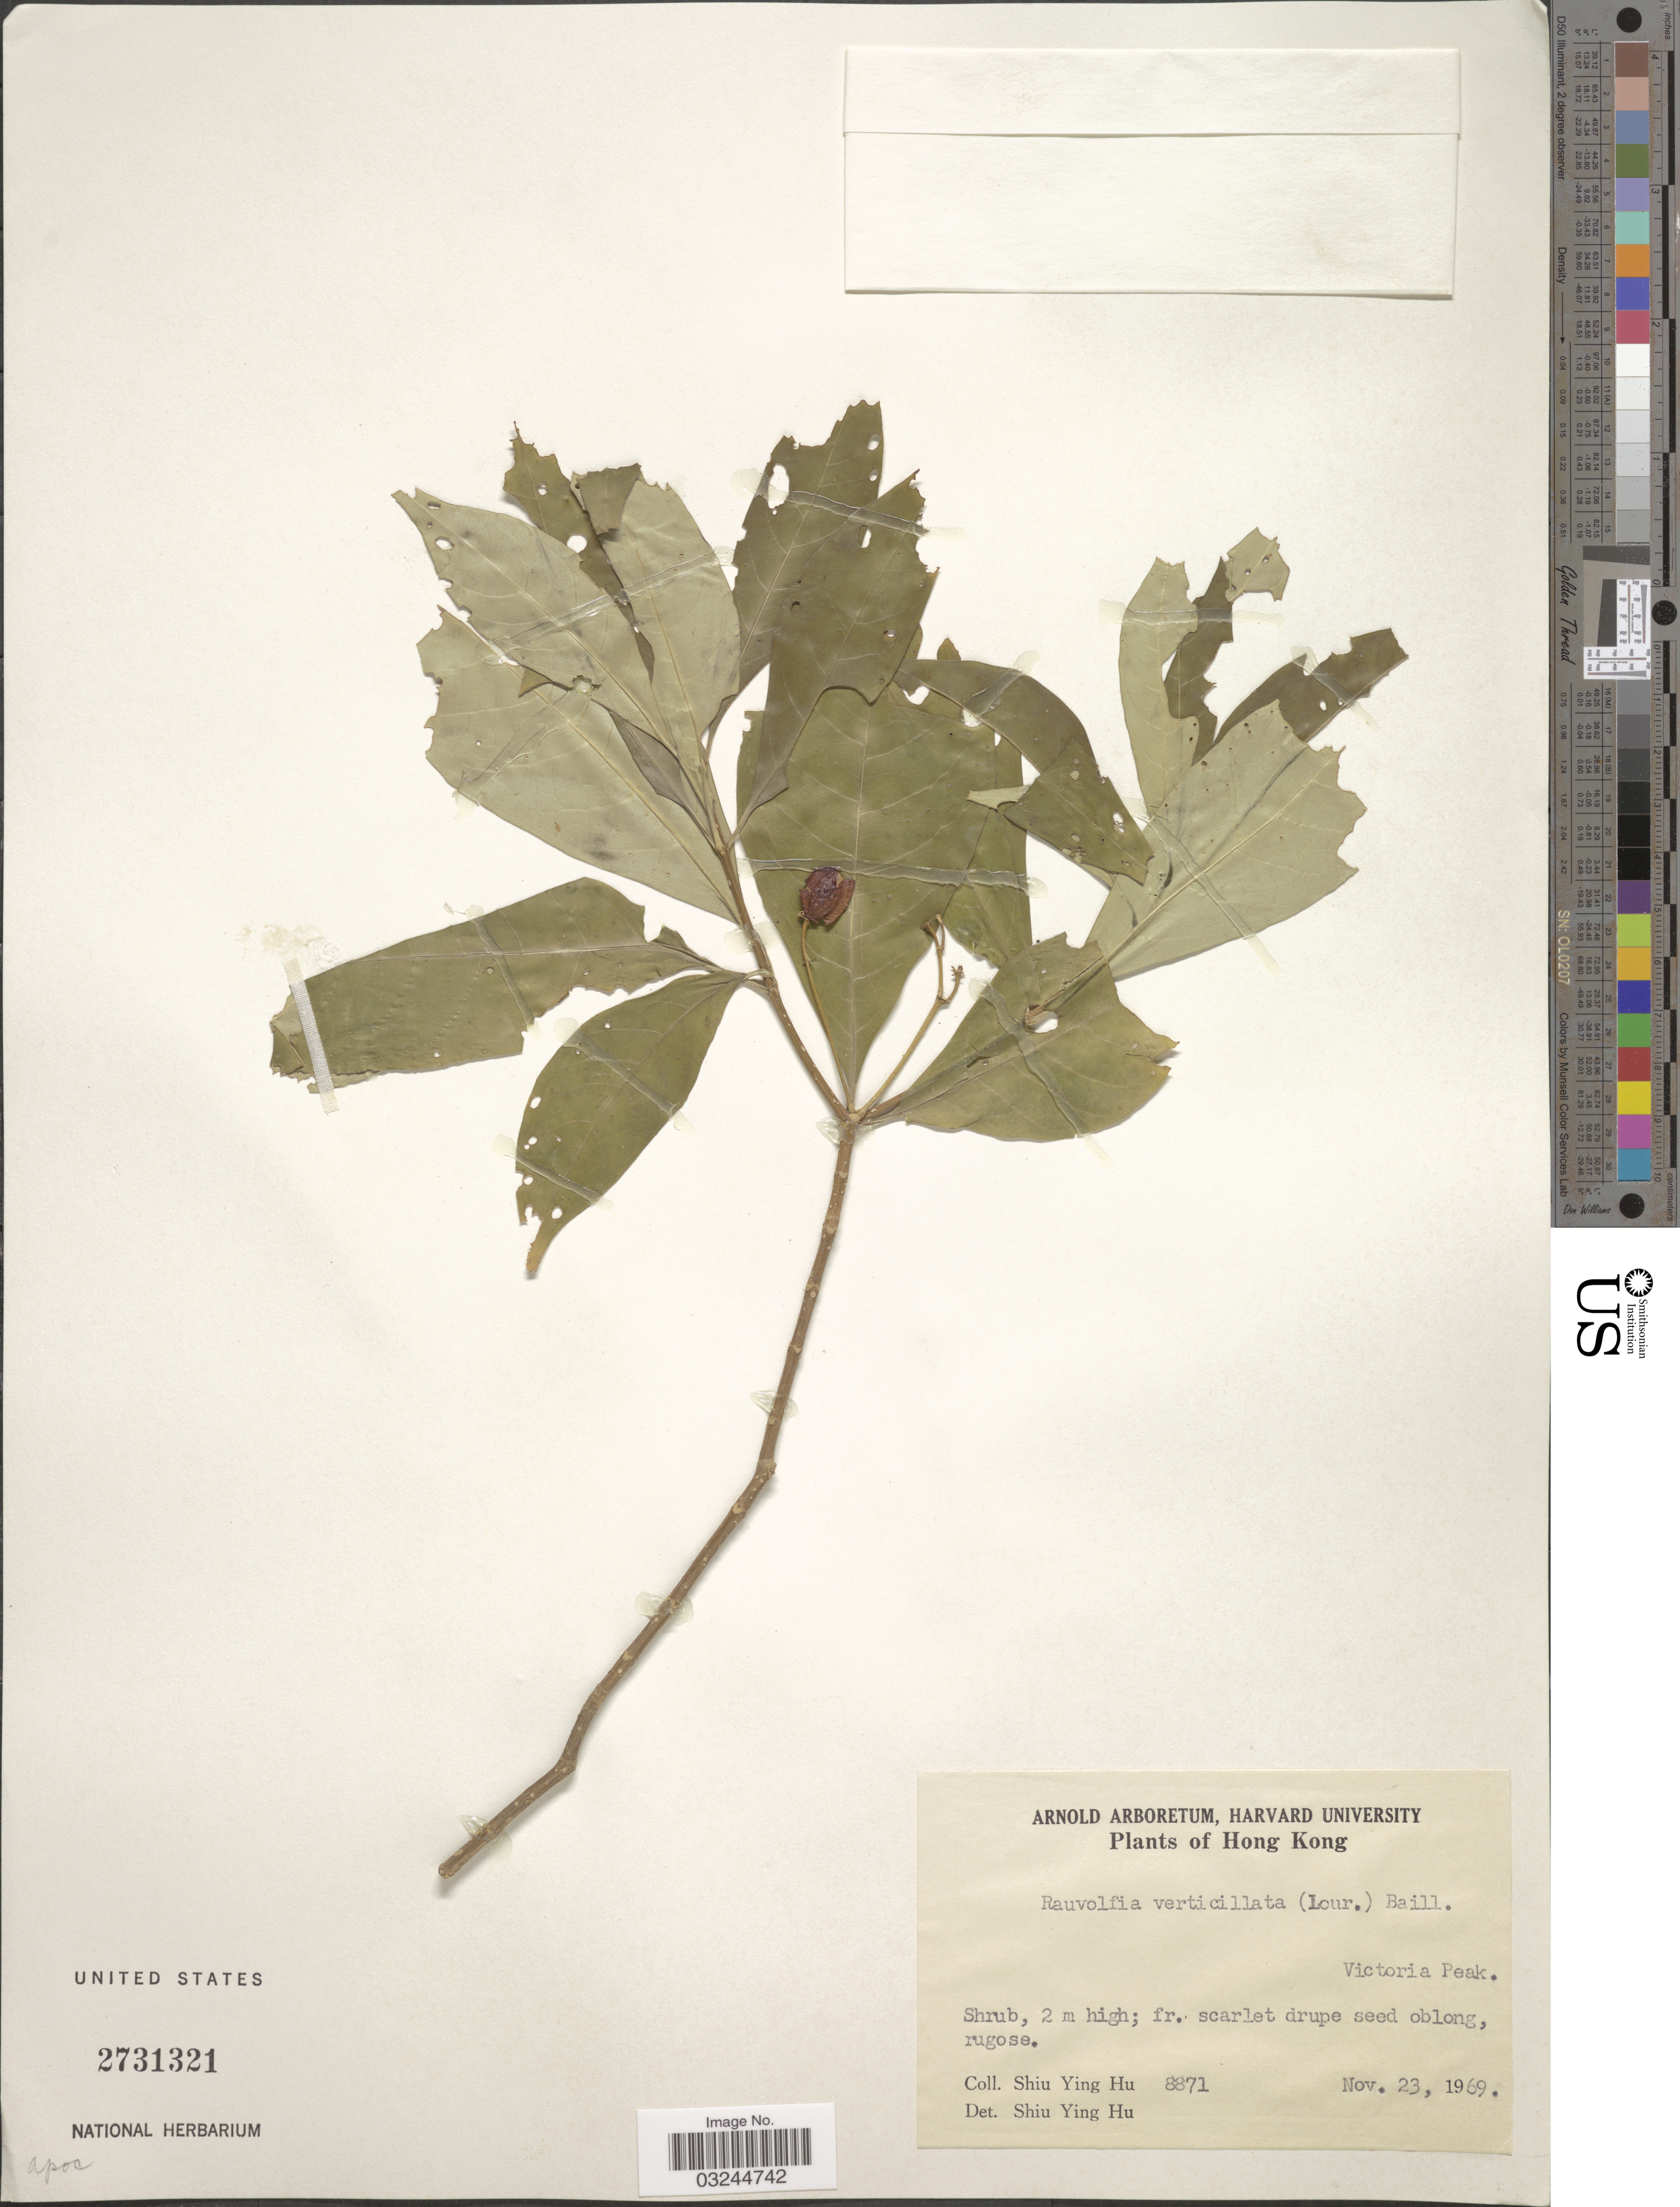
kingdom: Plantae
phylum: Tracheophyta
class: Magnoliopsida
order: Gentianales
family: Apocynaceae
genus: Rauvolfia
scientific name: Rauvolfia verticillata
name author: (Lour.) Baill.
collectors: S. Y. Hu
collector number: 8871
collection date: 1969-11-23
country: China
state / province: Hong Kong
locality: Victoria Peak.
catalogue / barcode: US 2731321